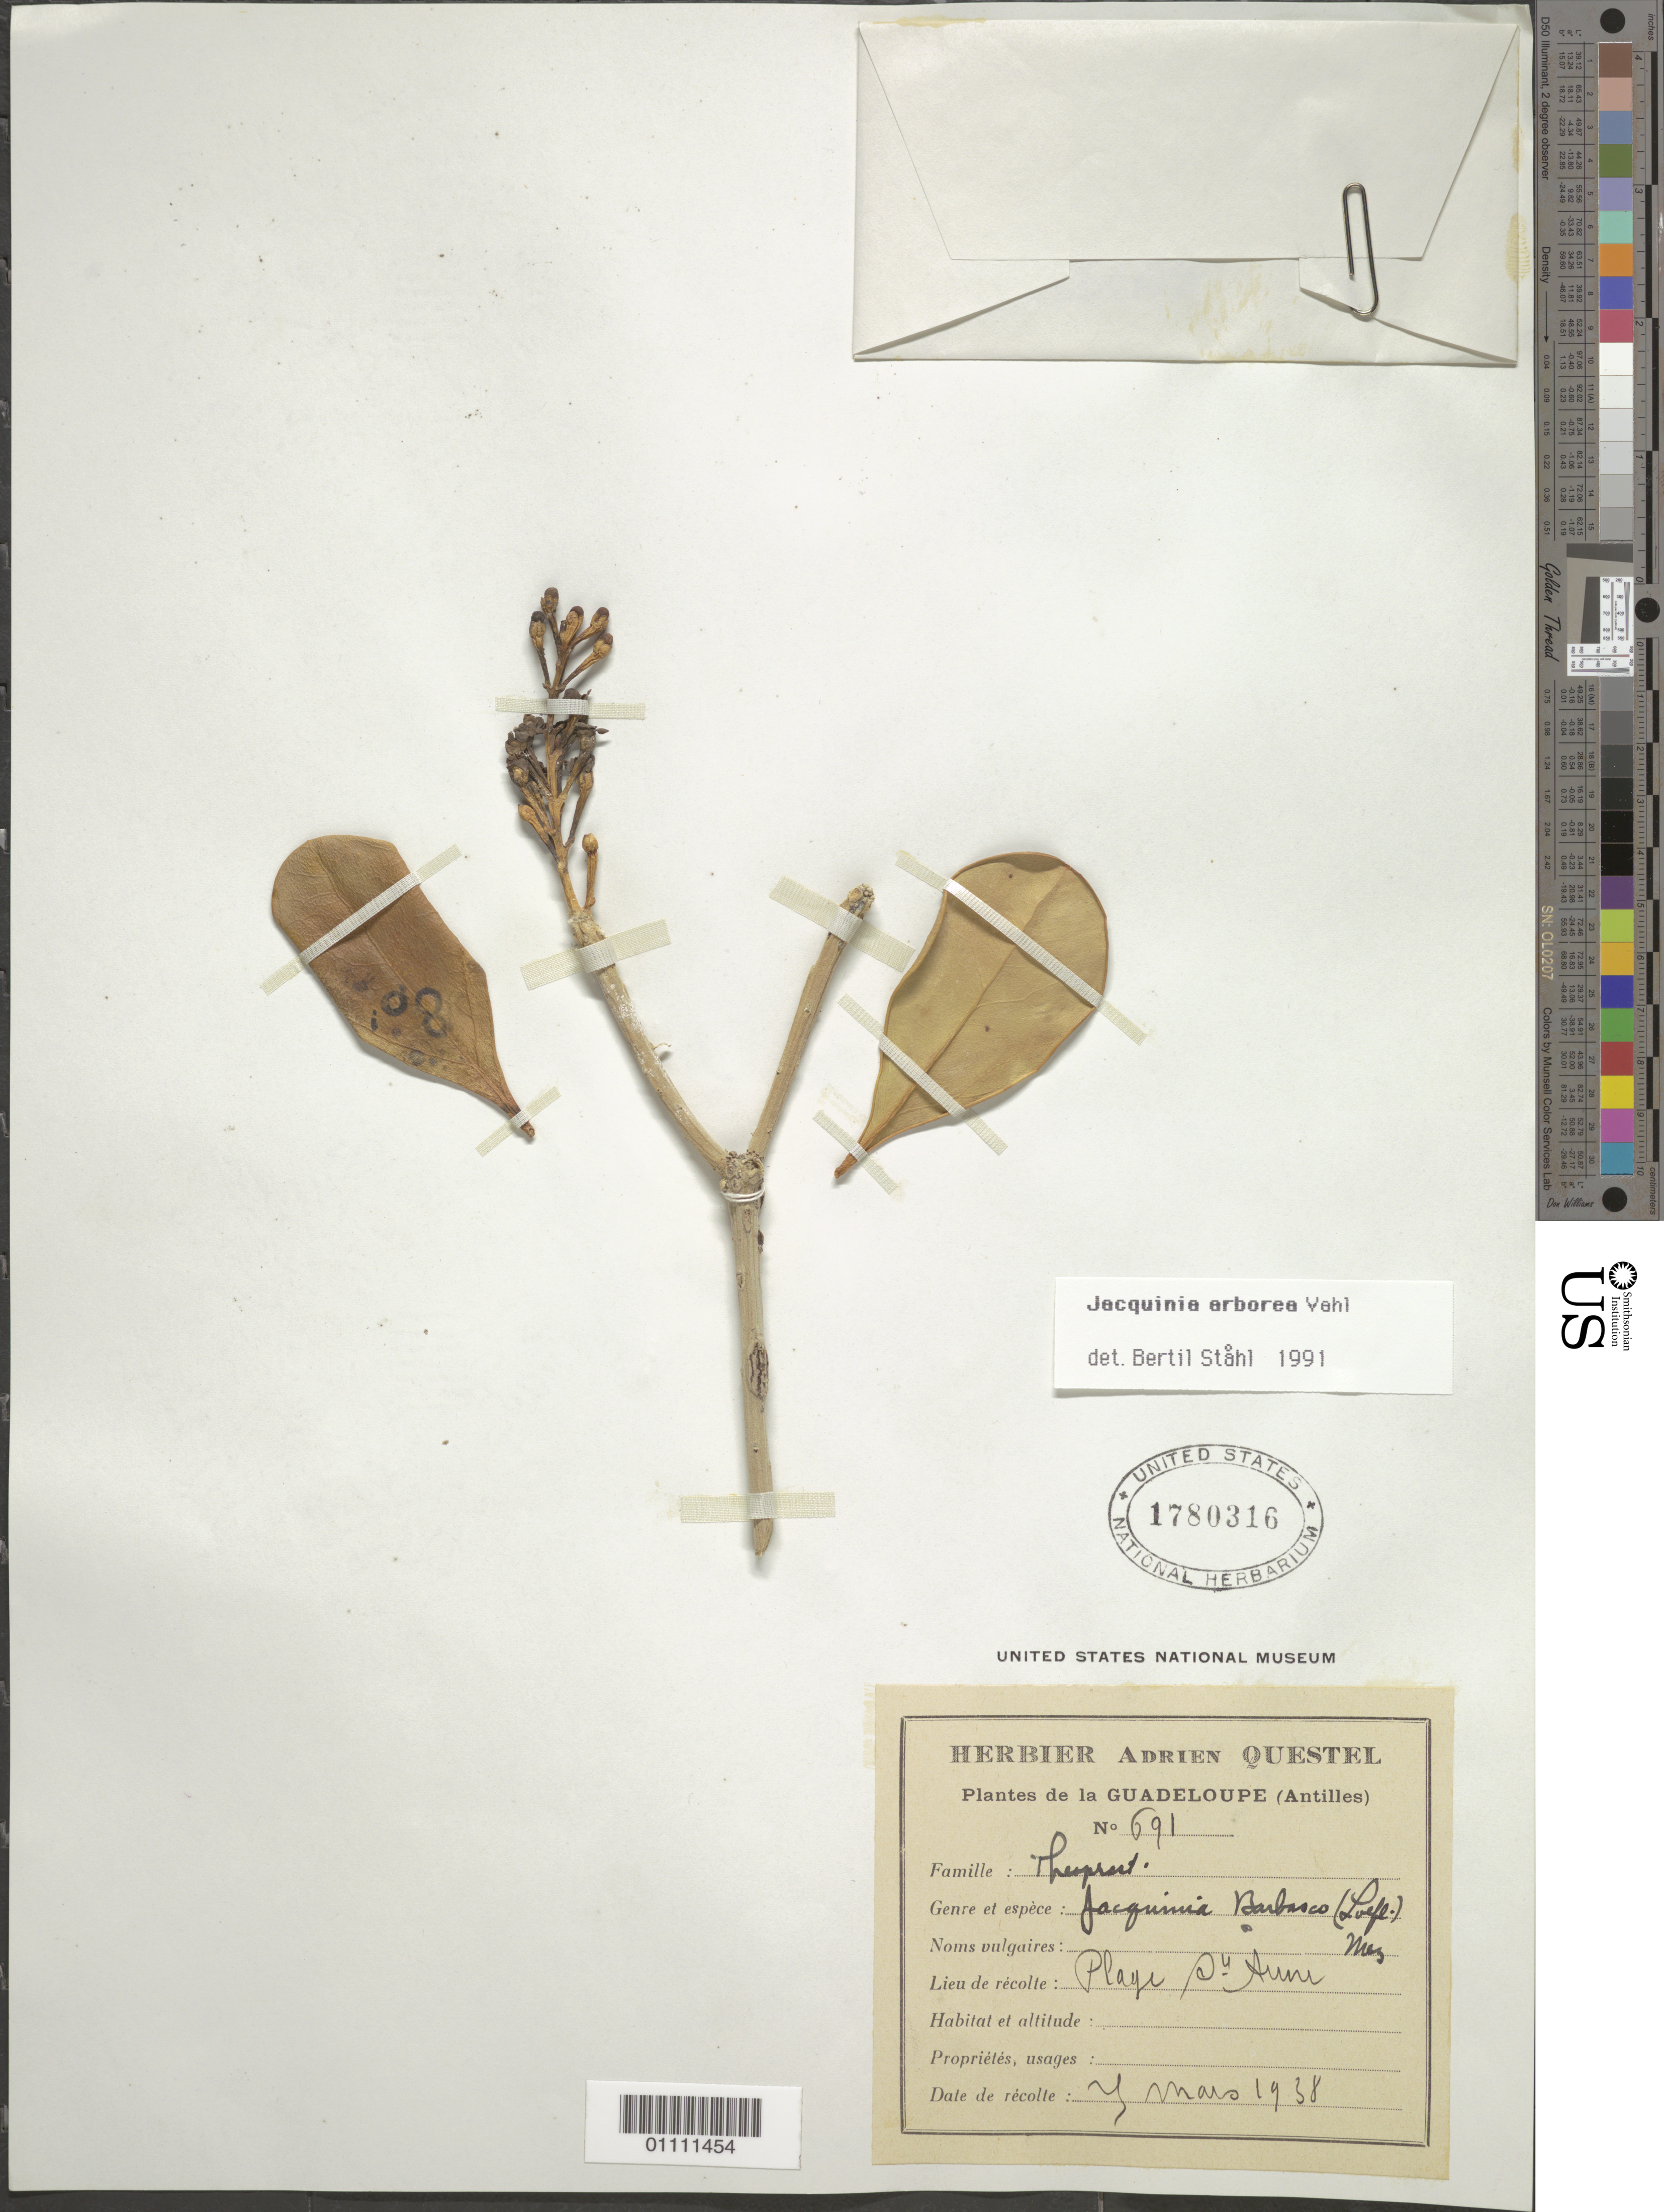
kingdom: Plantae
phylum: Tracheophyta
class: Magnoliopsida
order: Ericales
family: Primulaceae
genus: Jacquinia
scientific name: Jacquinia arborea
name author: Vahl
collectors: A. Questel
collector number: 691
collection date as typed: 04 Mar 1938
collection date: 1938-03-04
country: Guadeloupe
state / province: St. Anne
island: Basse Terre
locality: Playe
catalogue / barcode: US 1780316